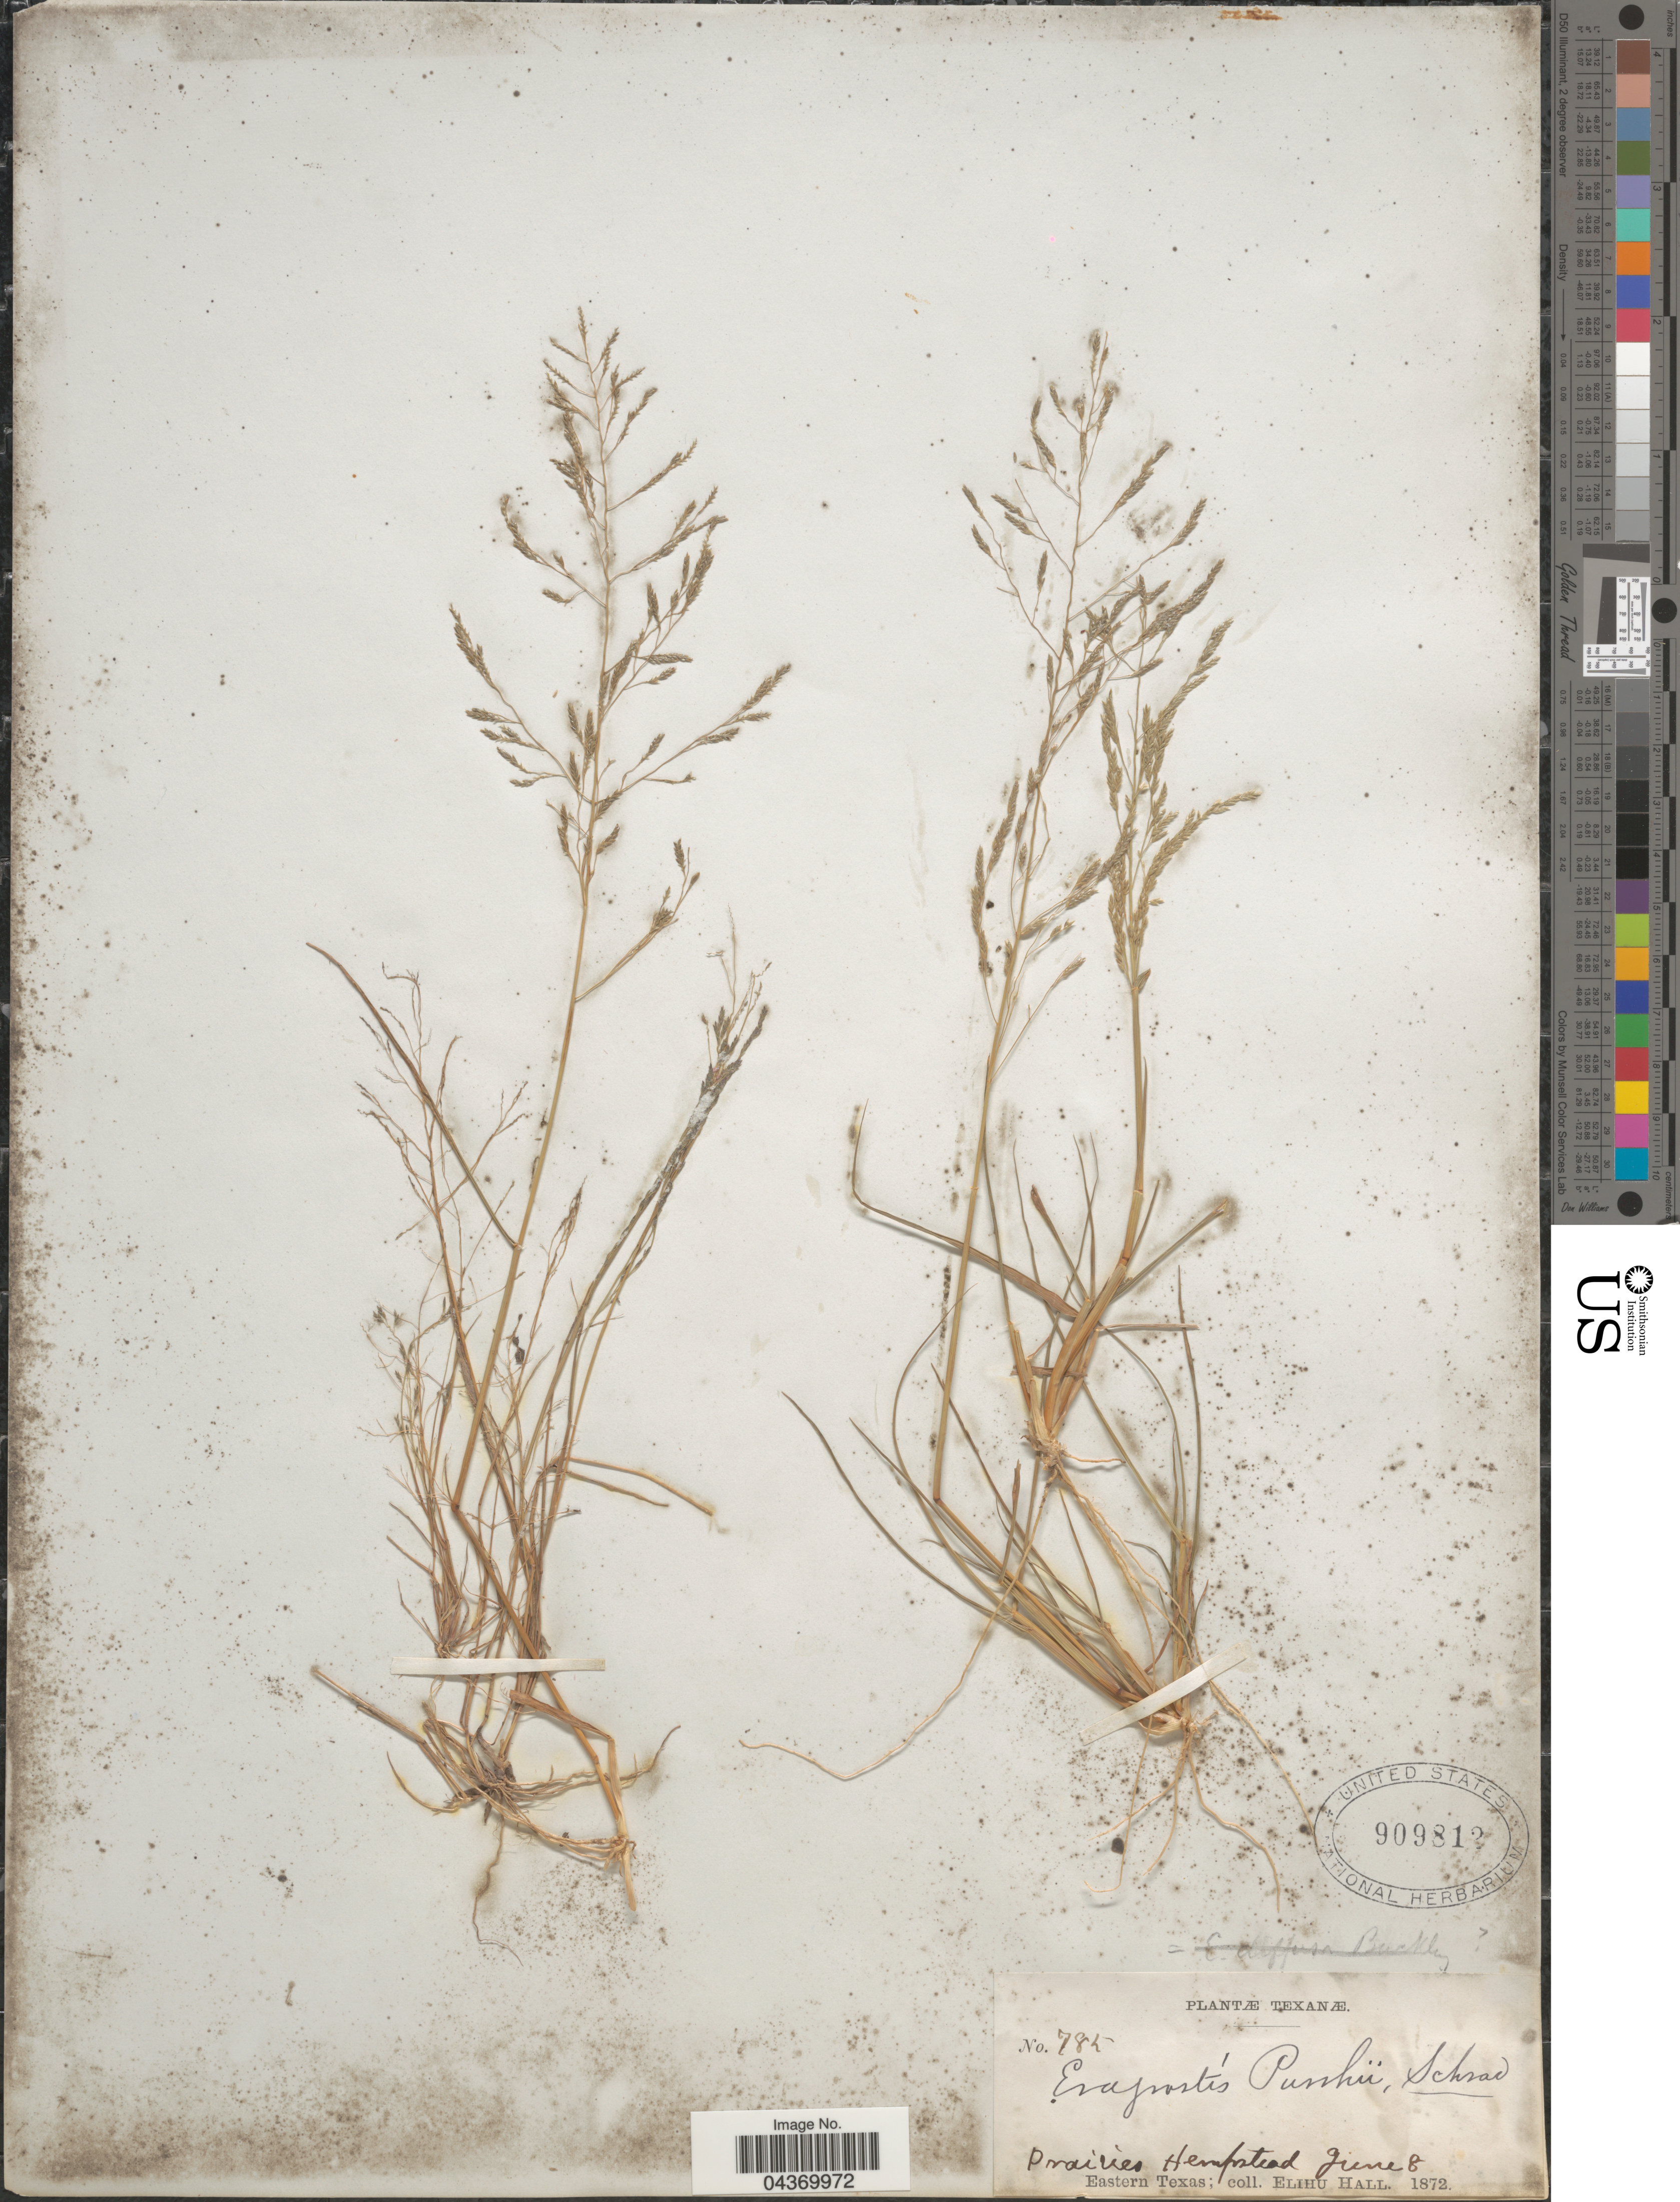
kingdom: Plantae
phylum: Tracheophyta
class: Liliopsida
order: Poales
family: Poaceae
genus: Eragrostis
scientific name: Eragrostis pectinacea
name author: (Michx.) Nees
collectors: E. Hall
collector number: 785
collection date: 1872-06-08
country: United States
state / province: Texas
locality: Prairies Hempstead. Eastern Texas.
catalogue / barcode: US 909812